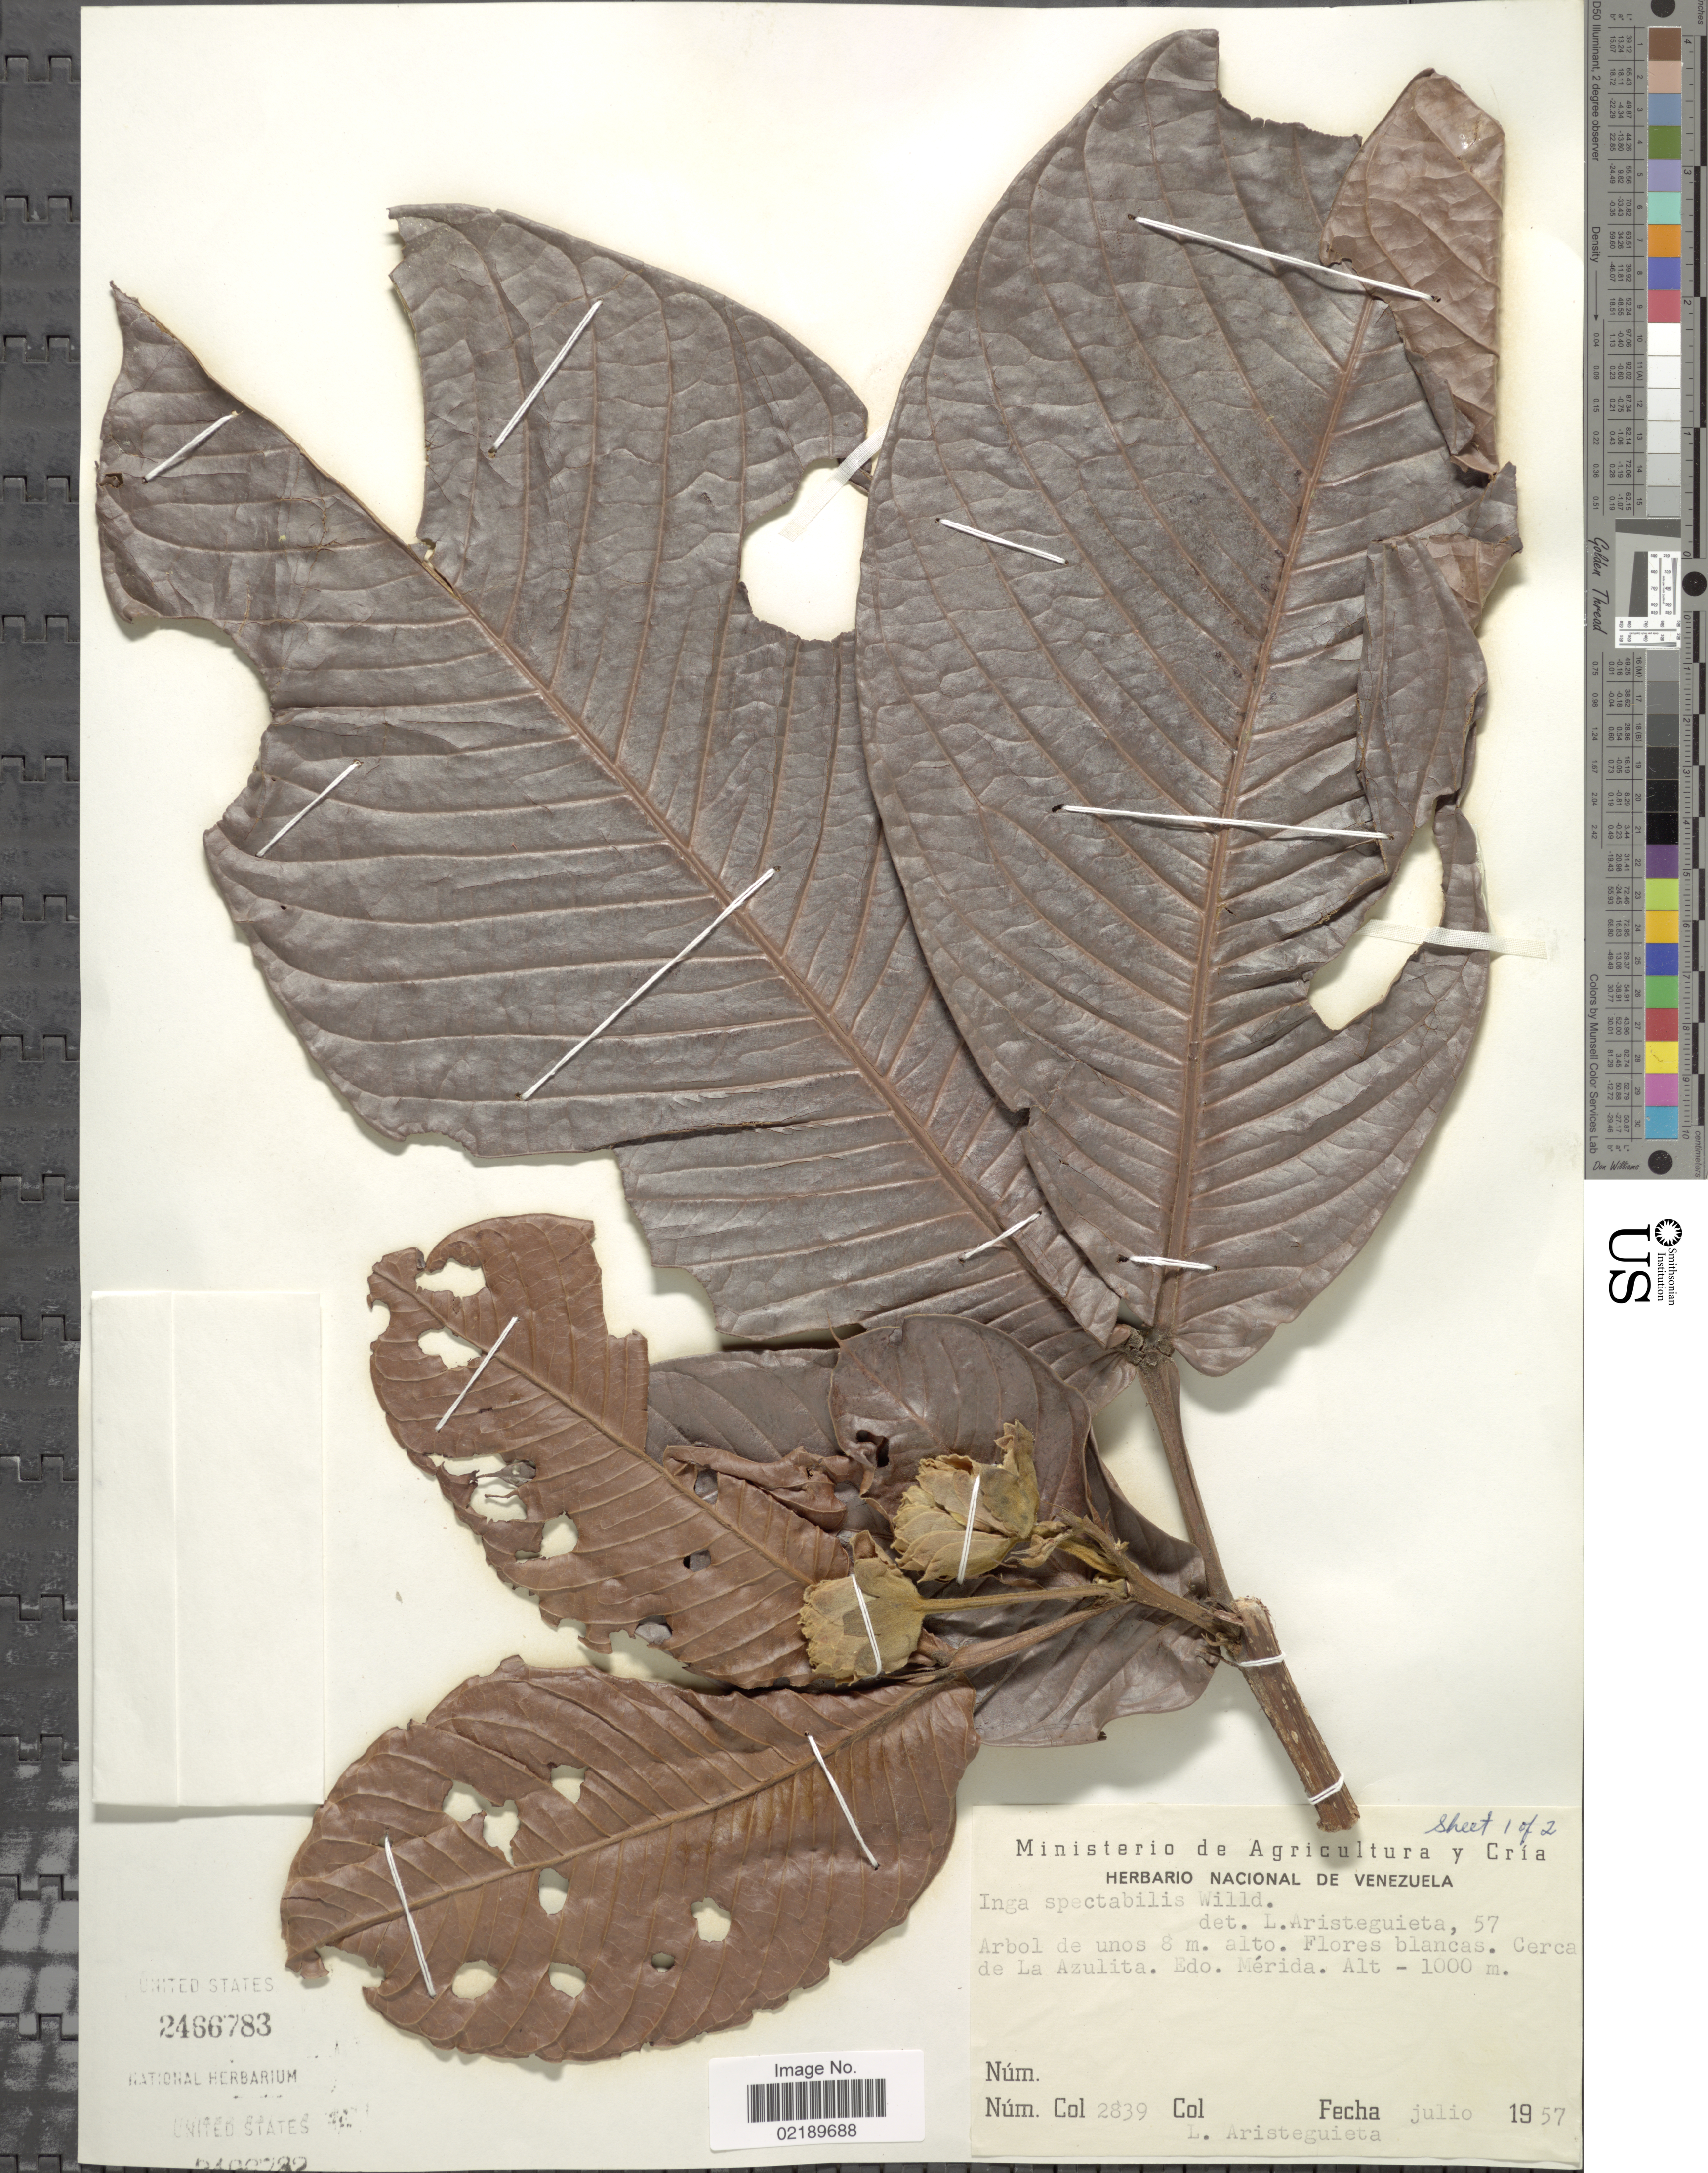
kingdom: Plantae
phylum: Tracheophyta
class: Magnoliopsida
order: Fabales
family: Fabaceae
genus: Inga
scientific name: Inga spectabilis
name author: (Vahl) Willd.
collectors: L. Aristeguieta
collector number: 2839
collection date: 1957-07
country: Venezuela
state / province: Mérida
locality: Cerca de La Azulita. Edo. Mérida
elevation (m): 1000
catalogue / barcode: US 2466783